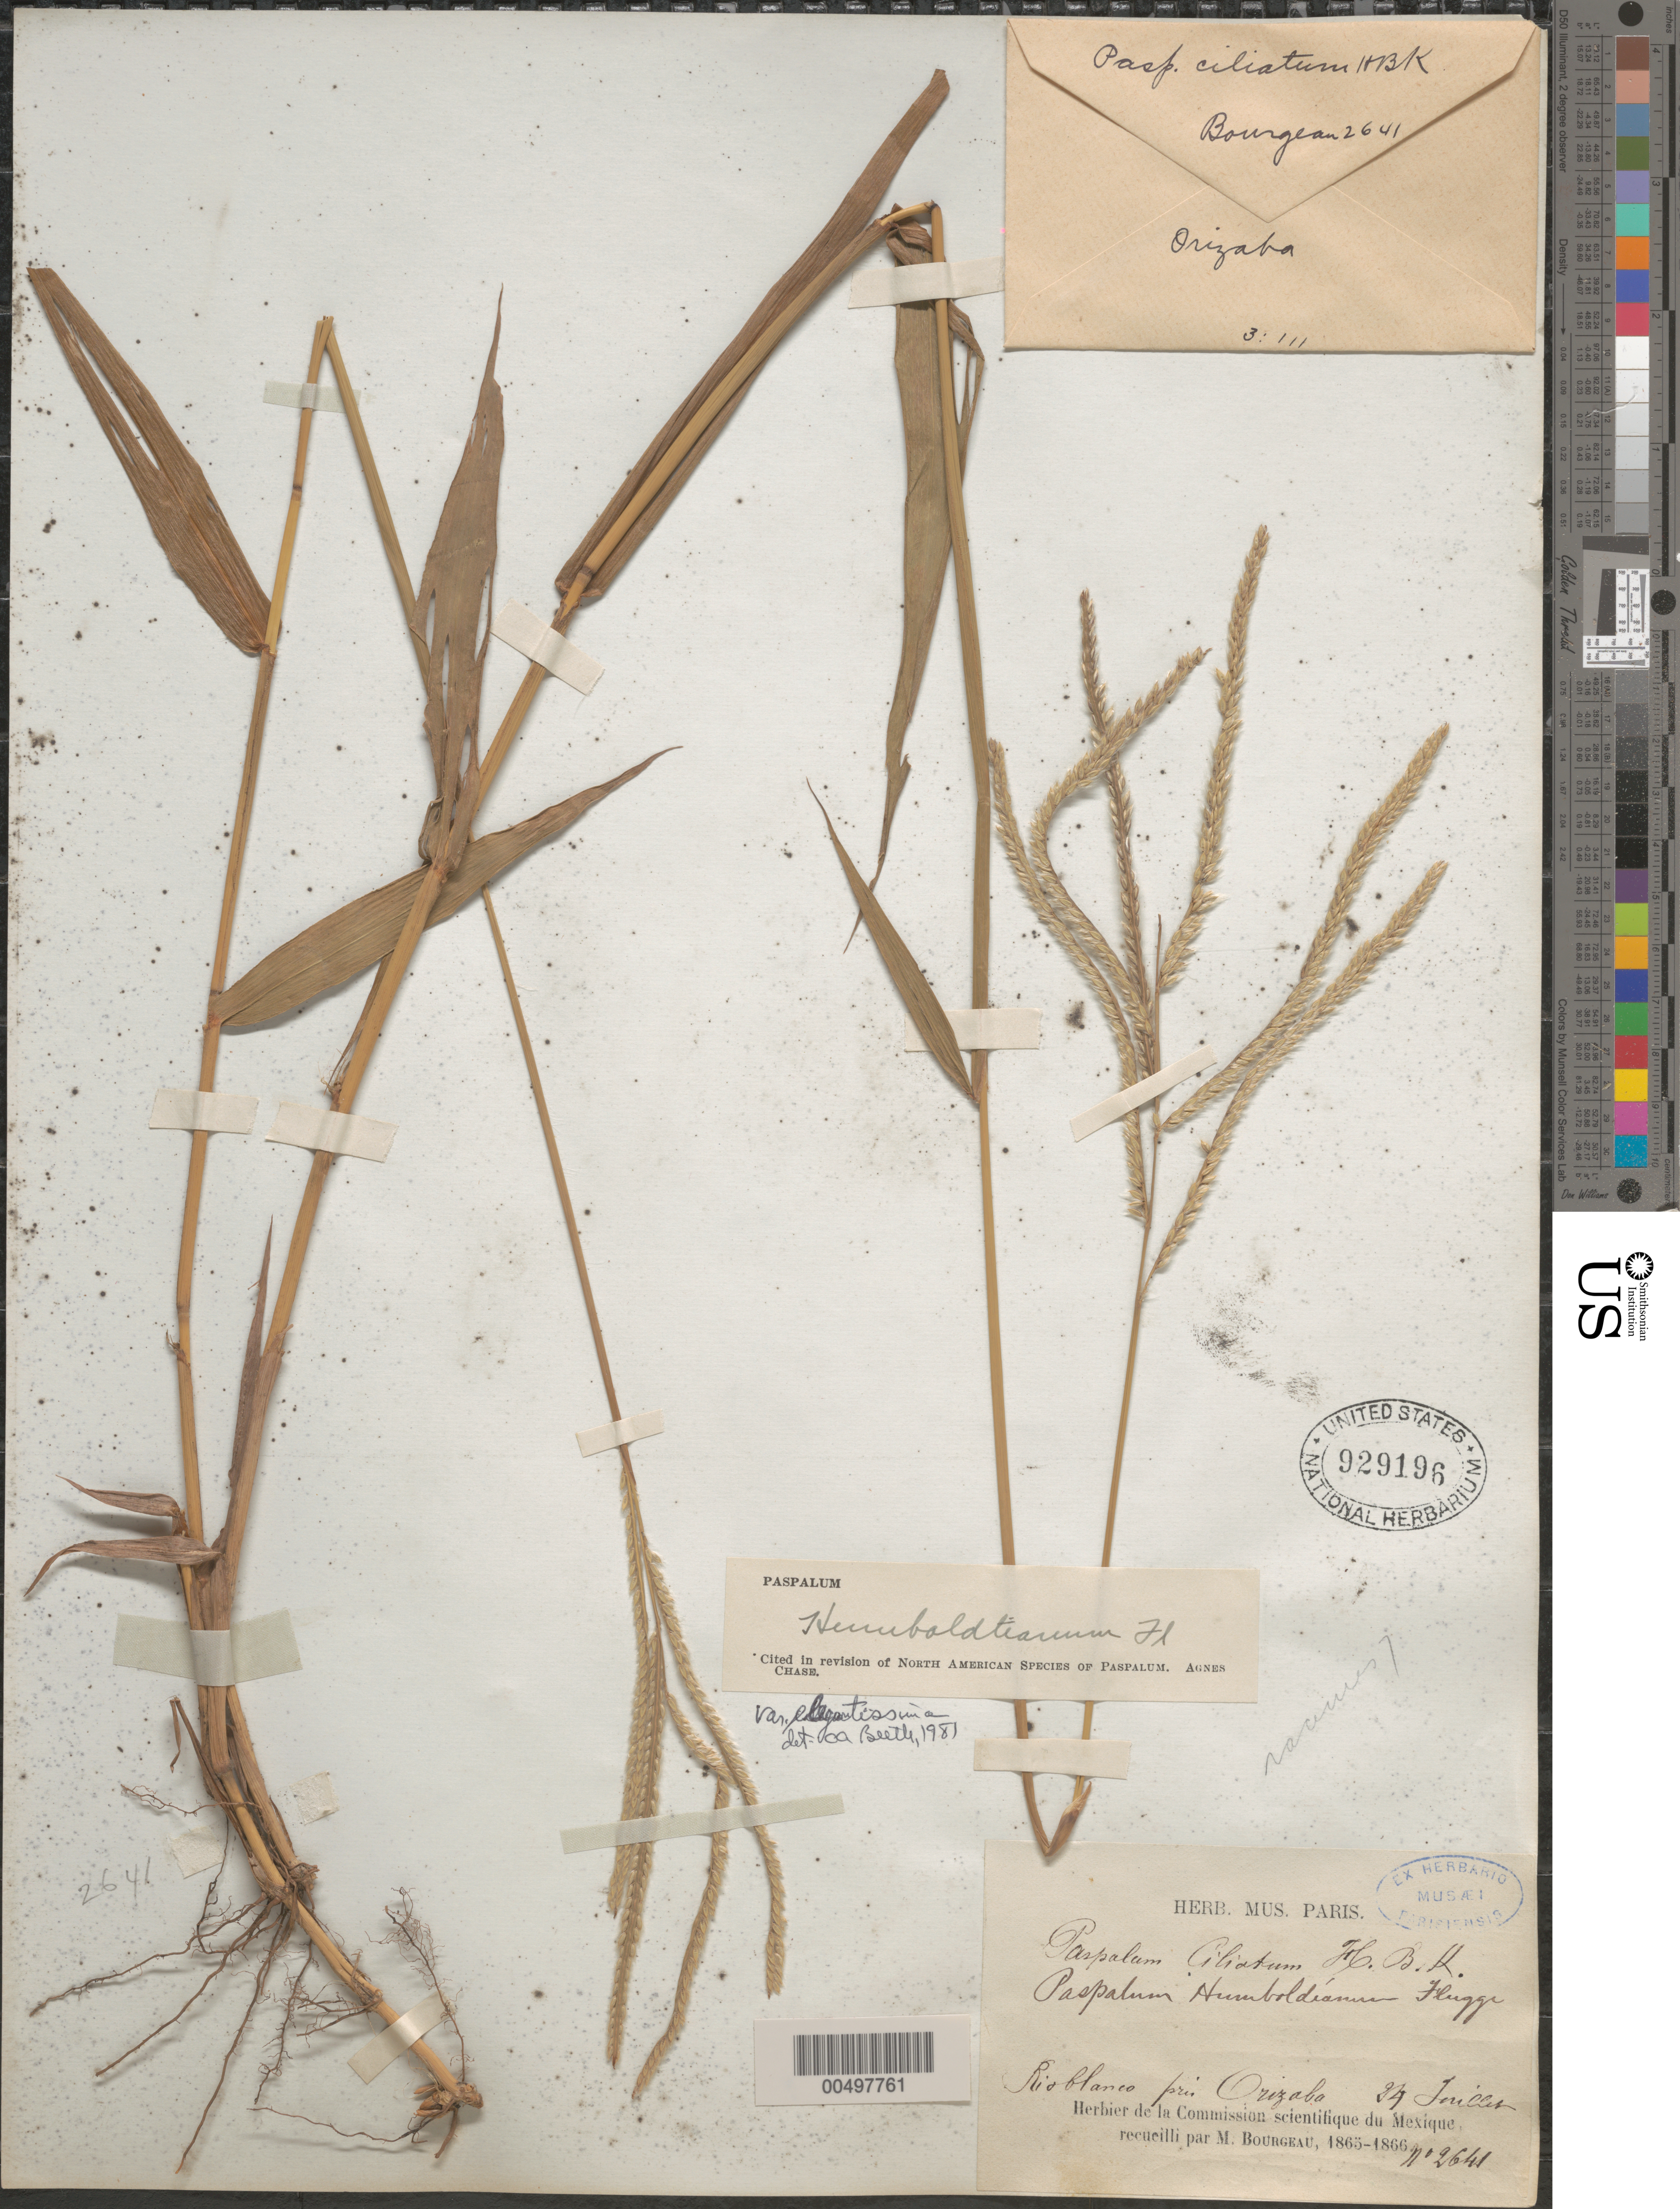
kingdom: Plantae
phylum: Tracheophyta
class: Liliopsida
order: Poales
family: Poaceae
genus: Paspalum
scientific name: Paspalum humboldtianum var. elegantissima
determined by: Beetle, Alan A.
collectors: E. Bourgeau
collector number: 2641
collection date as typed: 24 Jul 1865 to 24 Jul 1866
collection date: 1865-07-24/1866-07-24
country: Mexico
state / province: Veracruz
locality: Rio Blanco prŠs Orizaba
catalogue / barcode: US 929196